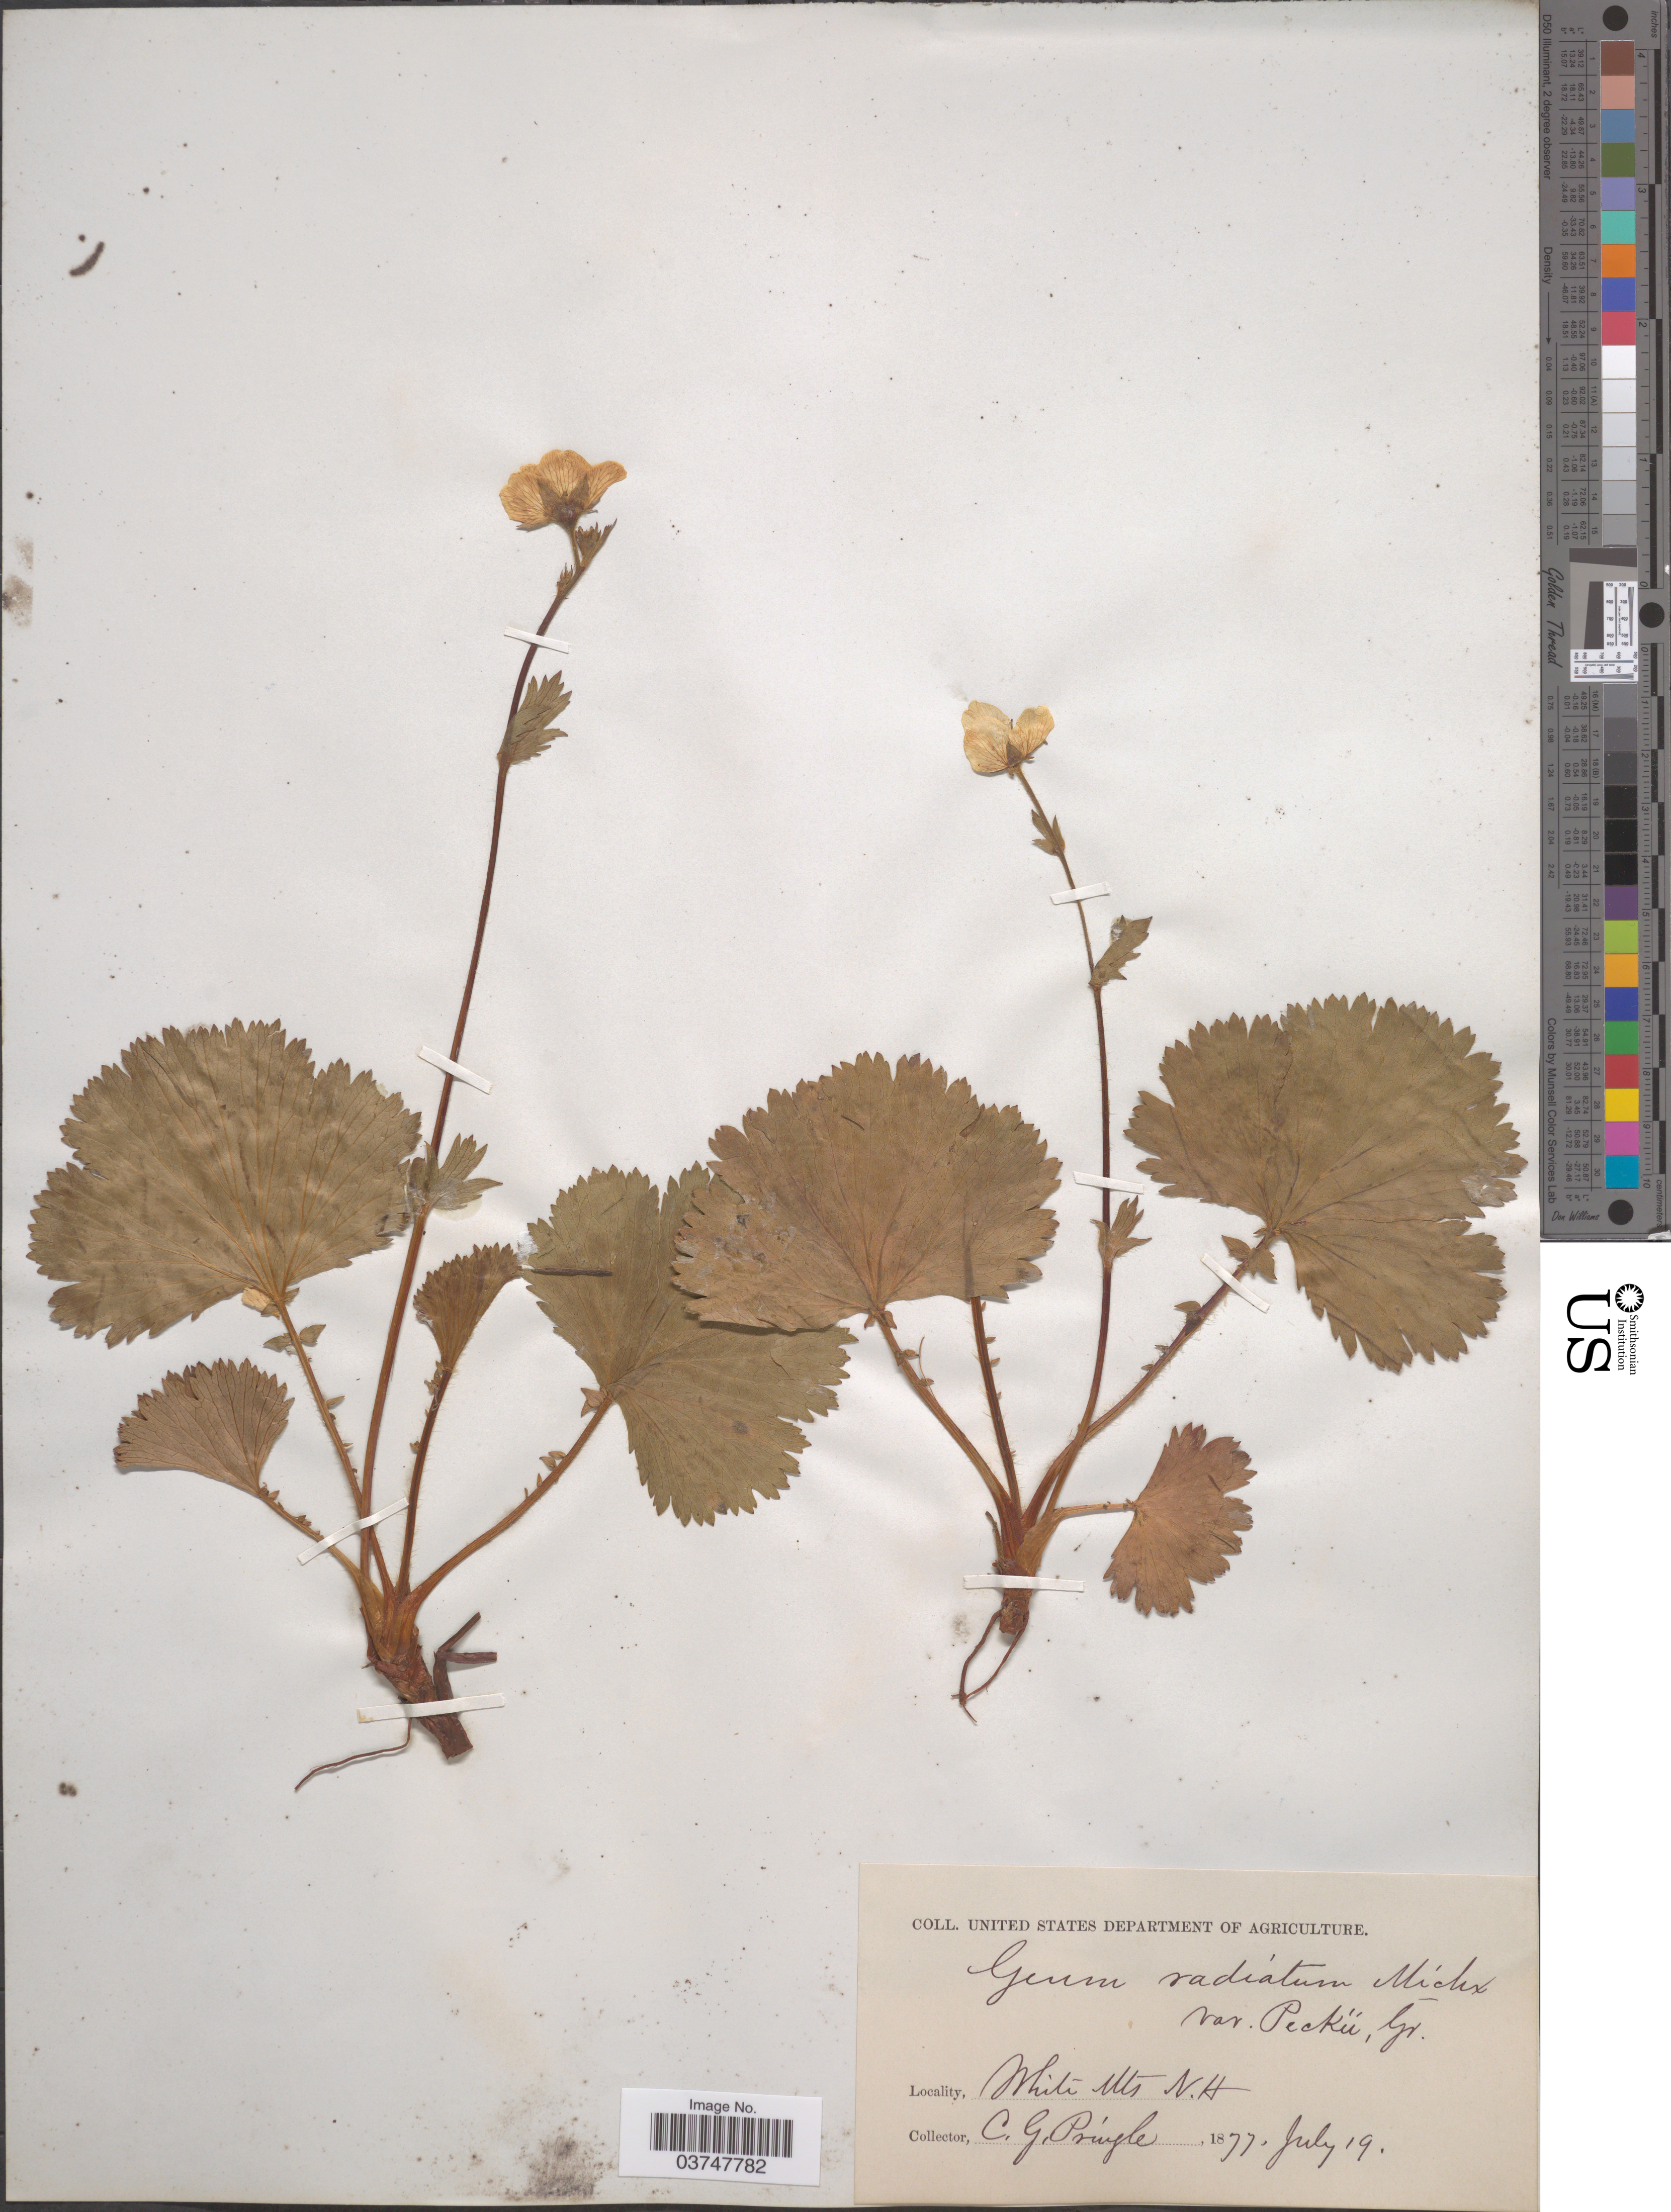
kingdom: Plantae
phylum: Tracheophyta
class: Magnoliopsida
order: Rosales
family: Rosaceae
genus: Geum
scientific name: Geum peckii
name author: Pursh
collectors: C. G. Pringle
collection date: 1877-07-19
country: United States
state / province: New Hampshire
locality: White Mts.